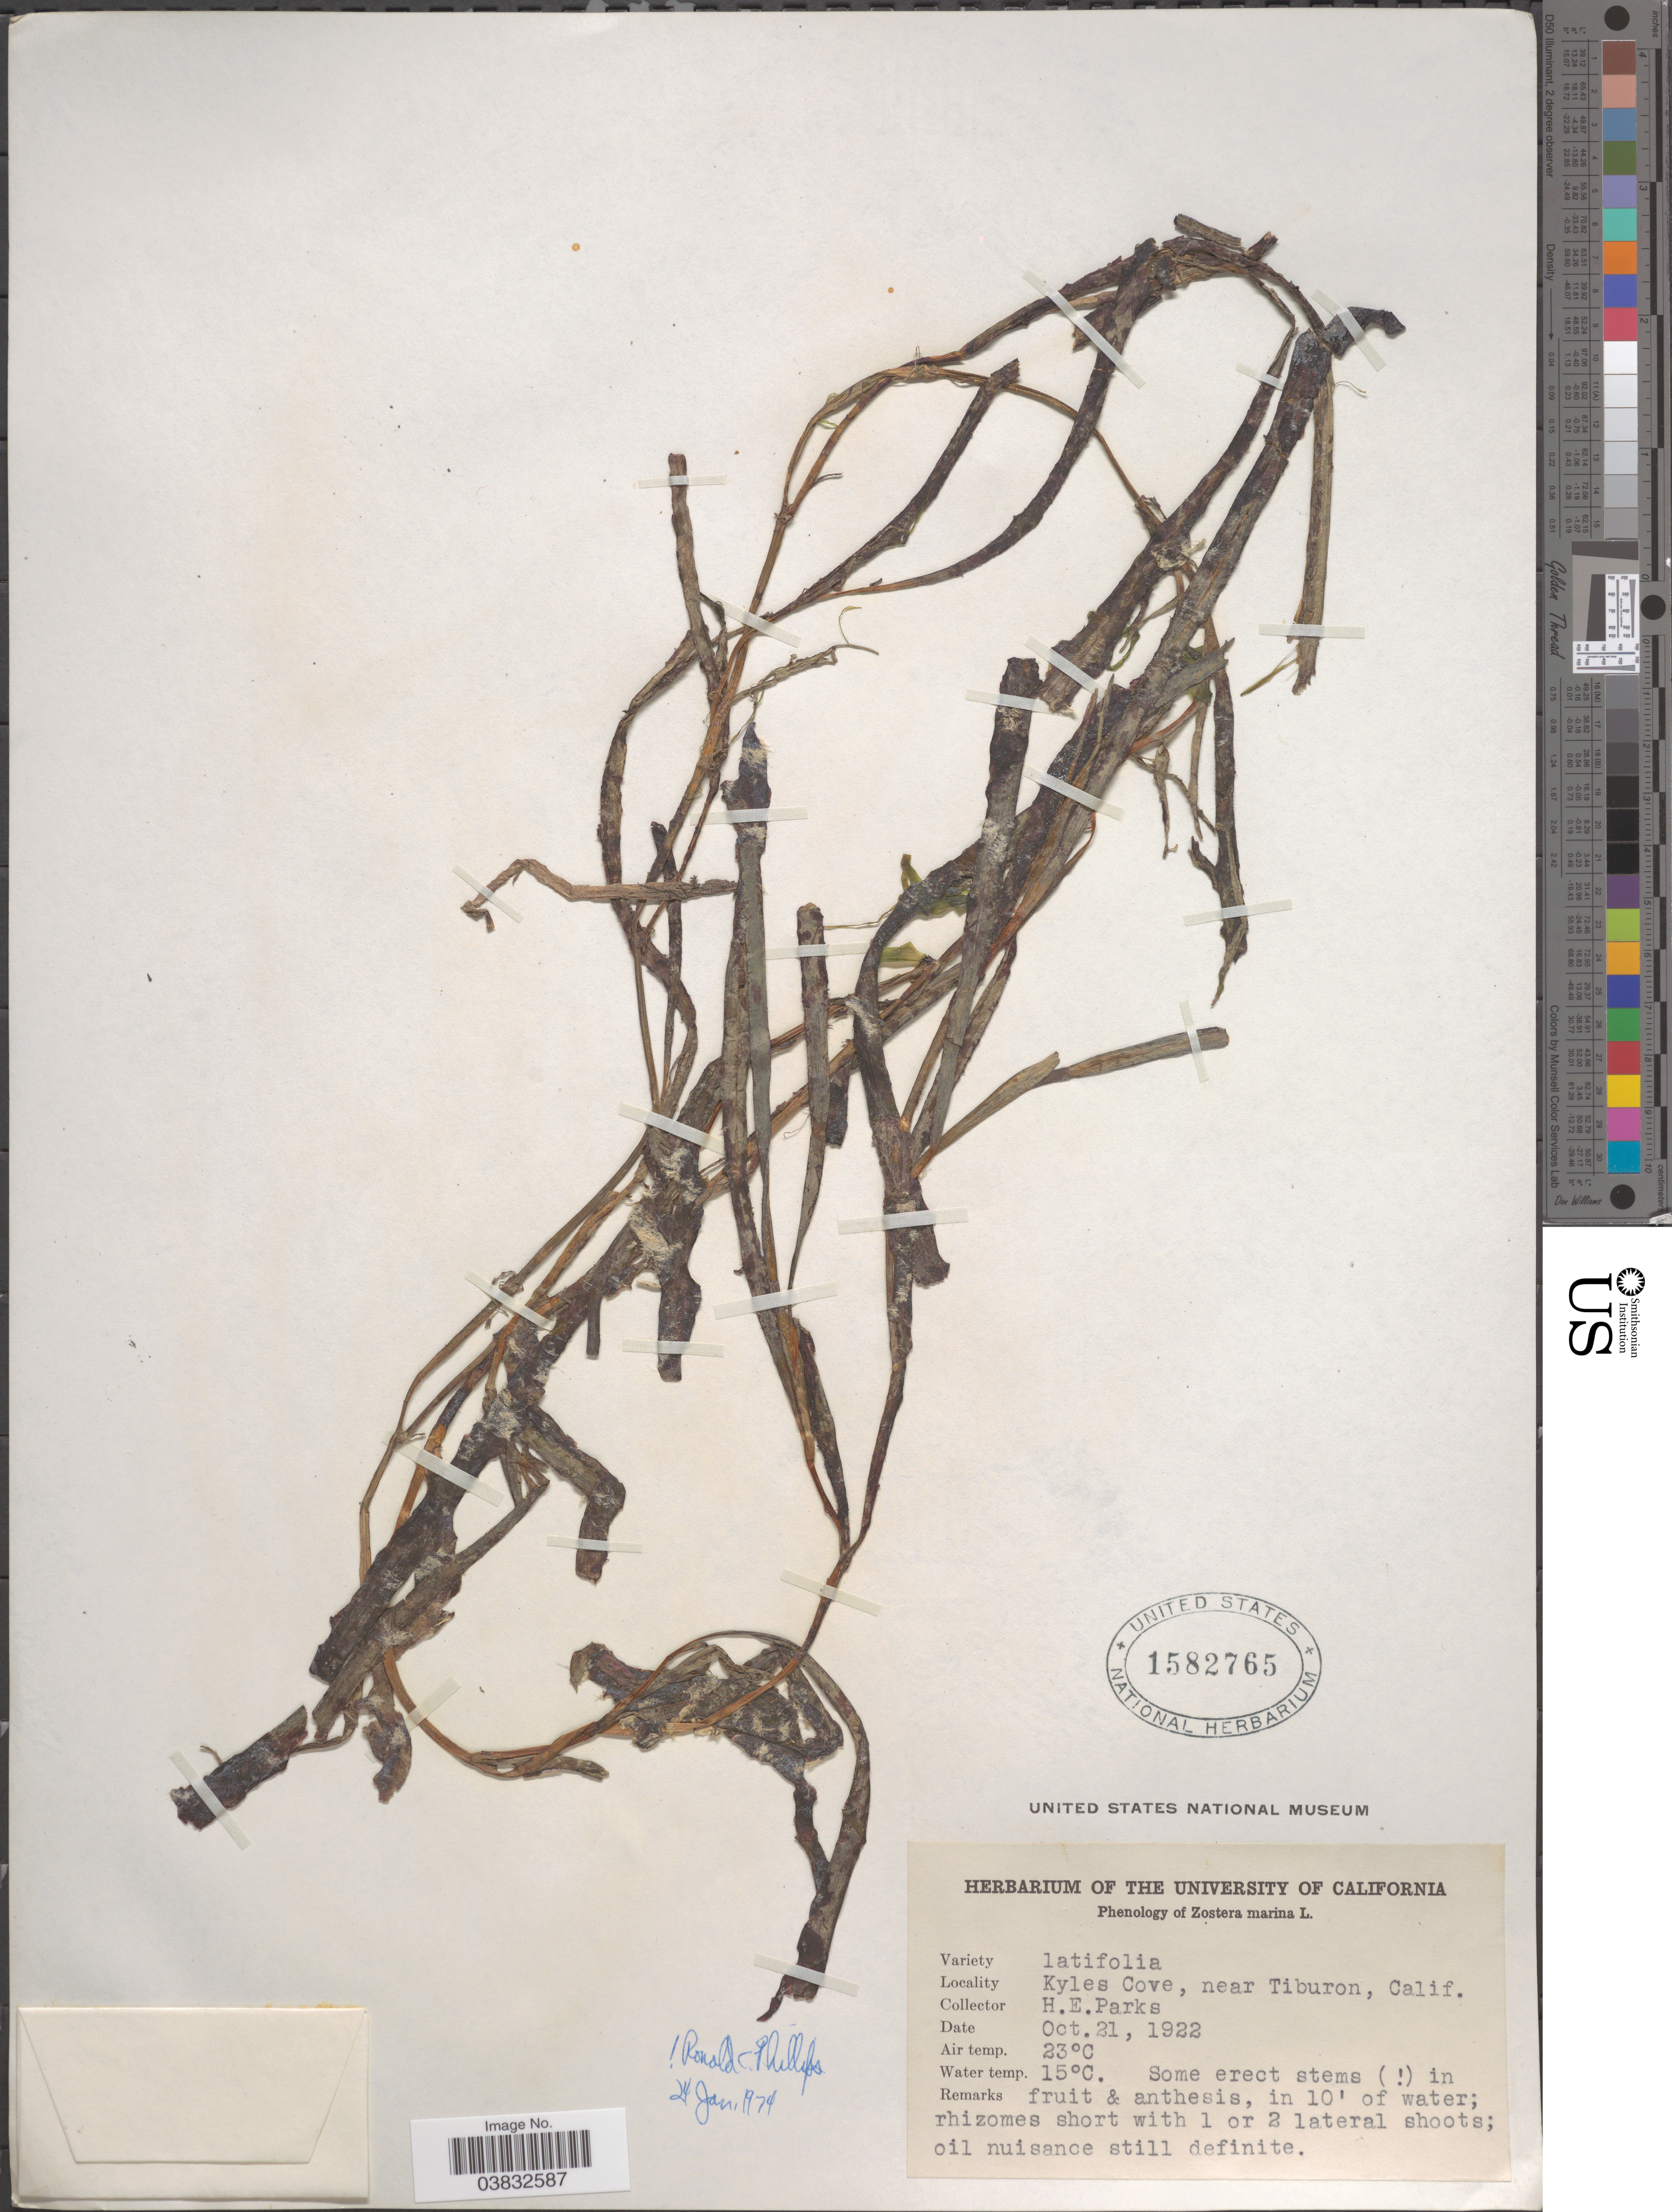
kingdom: Plantae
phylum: Tracheophyta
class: Liliopsida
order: Alismatales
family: Zosteraceae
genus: Zostera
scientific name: Zostera marina var. latifolia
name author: L.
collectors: H. E. Parks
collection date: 1922-10-21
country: United States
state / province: California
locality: Kyles Cove, near Tiburon.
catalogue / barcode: US 1582765